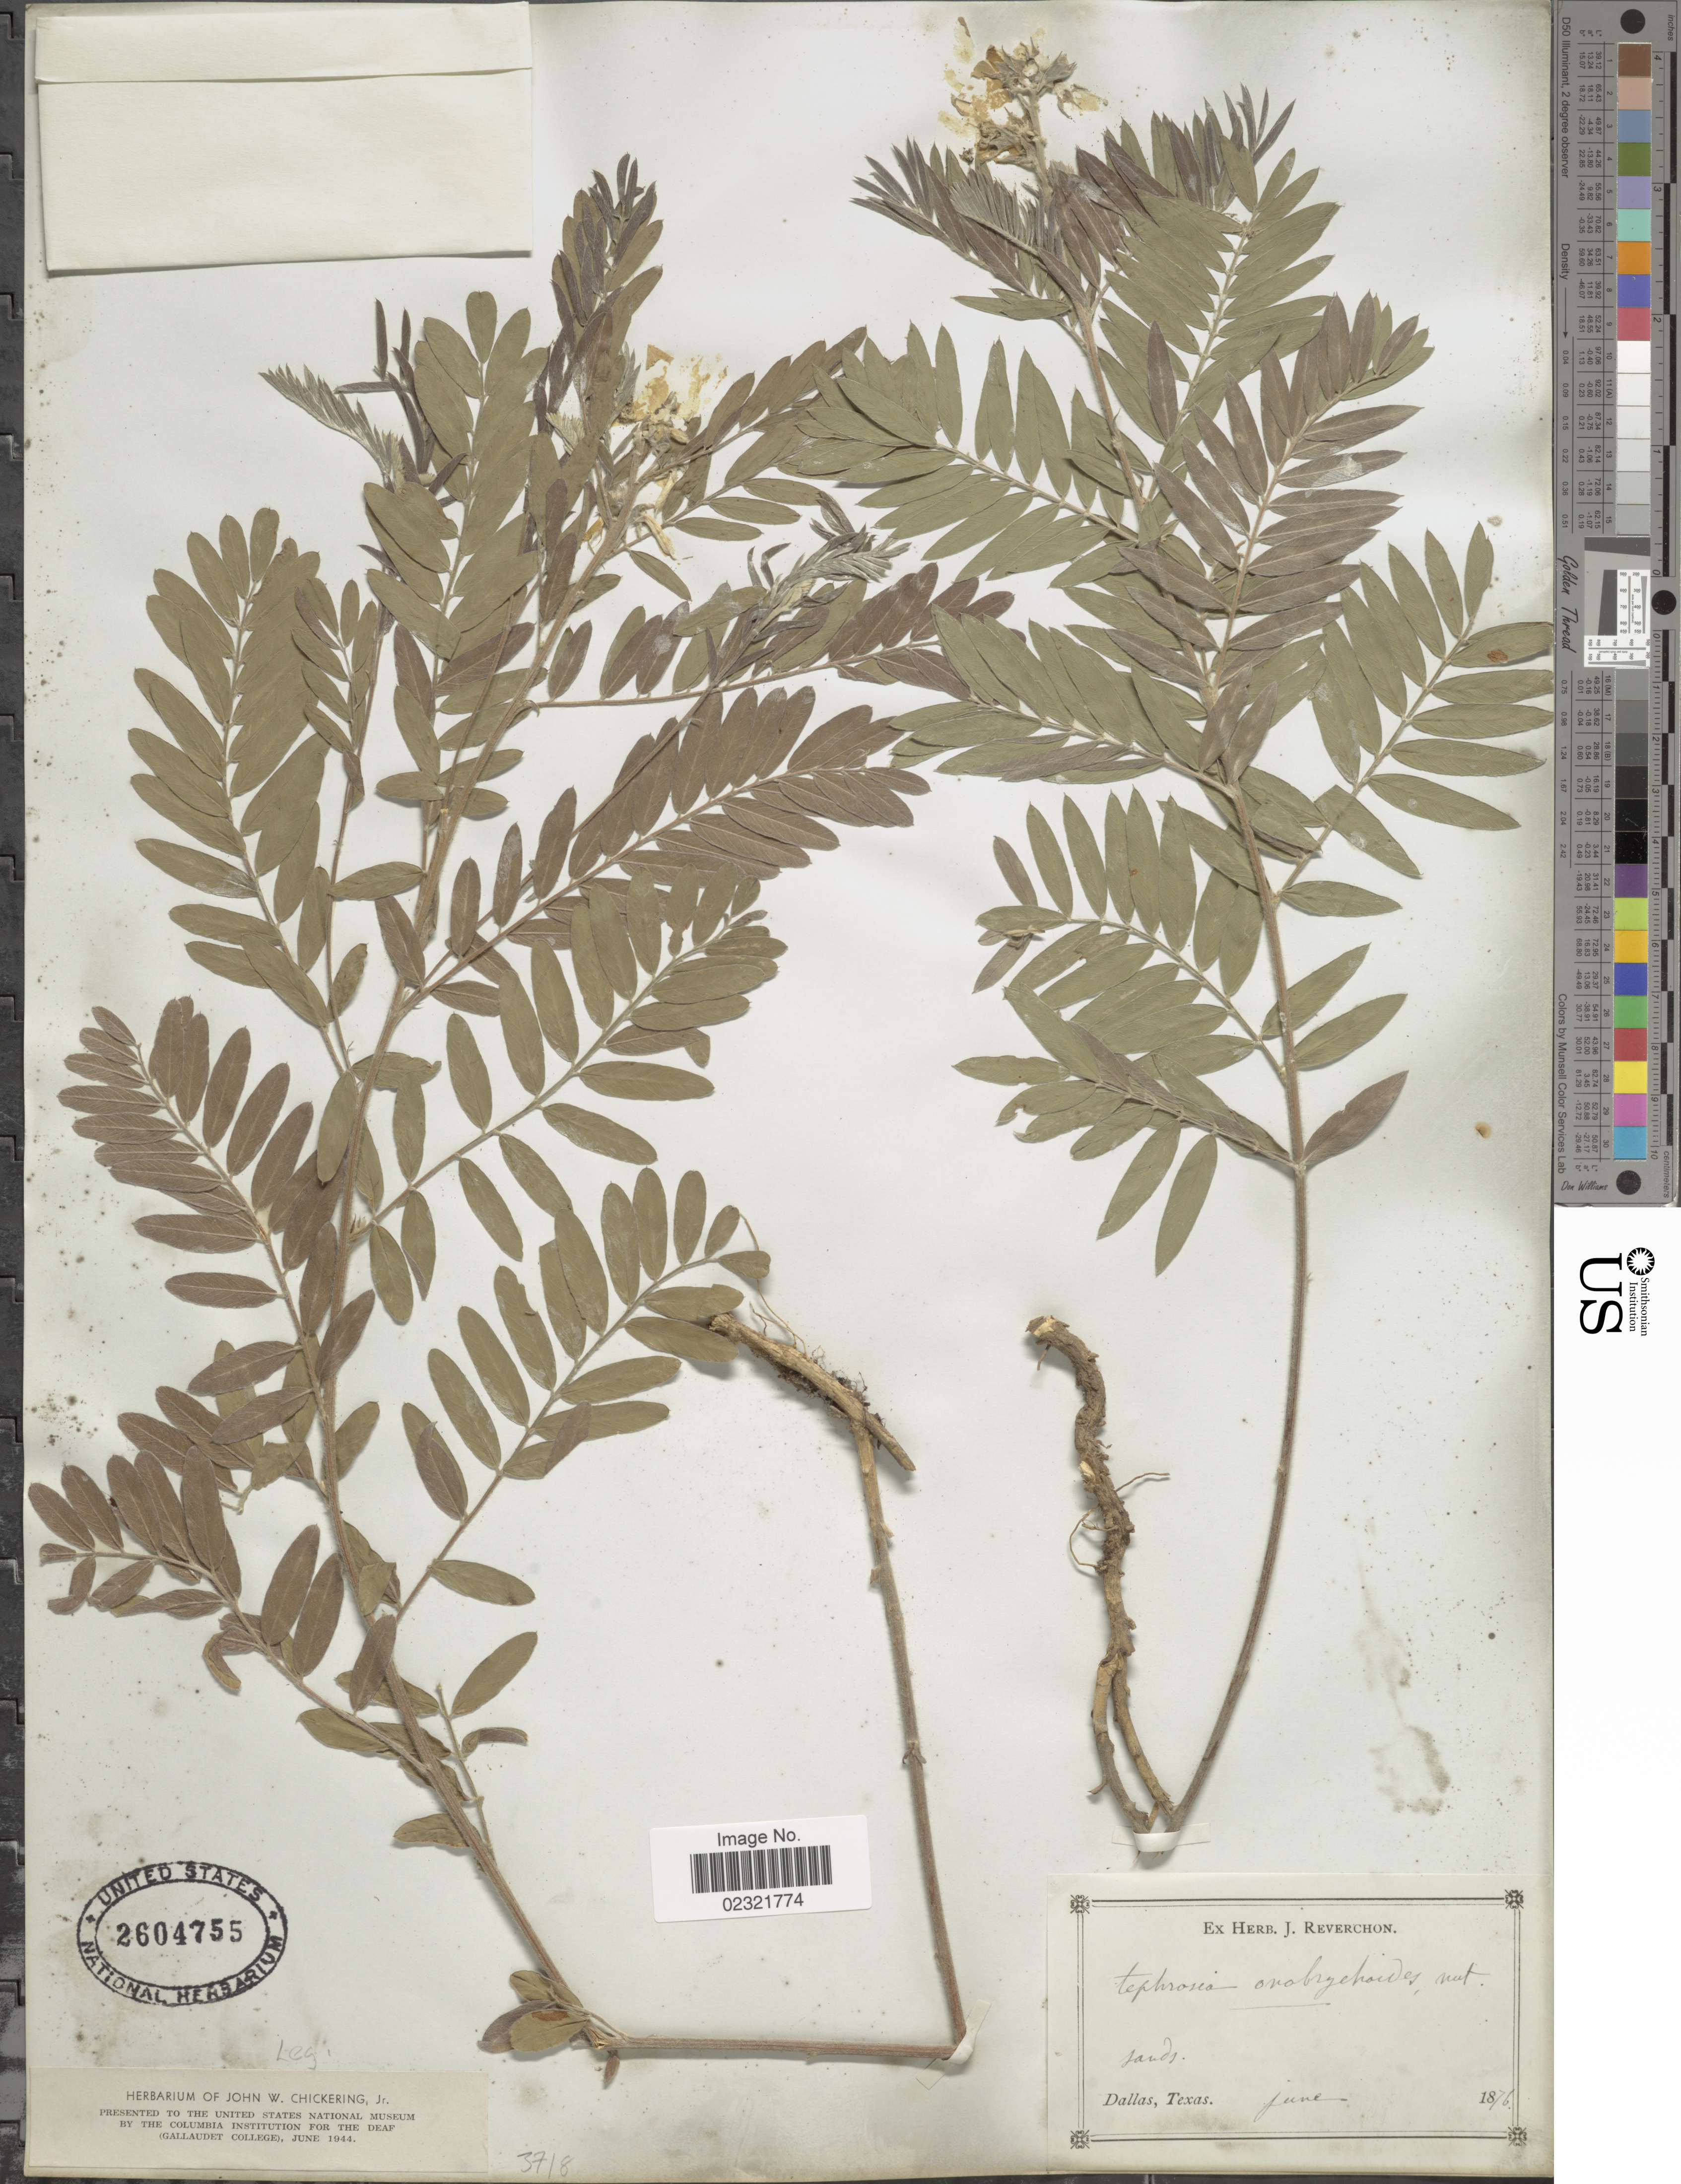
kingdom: Plantae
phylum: Tracheophyta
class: Magnoliopsida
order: Fabales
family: Fabaceae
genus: Tephrosia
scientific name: Tephrosia onobrychoides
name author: Nutt.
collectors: ex herb. J. Reverchon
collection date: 1876-06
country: United States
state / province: Texas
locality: Sands, Dallas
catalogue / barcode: US 2604755